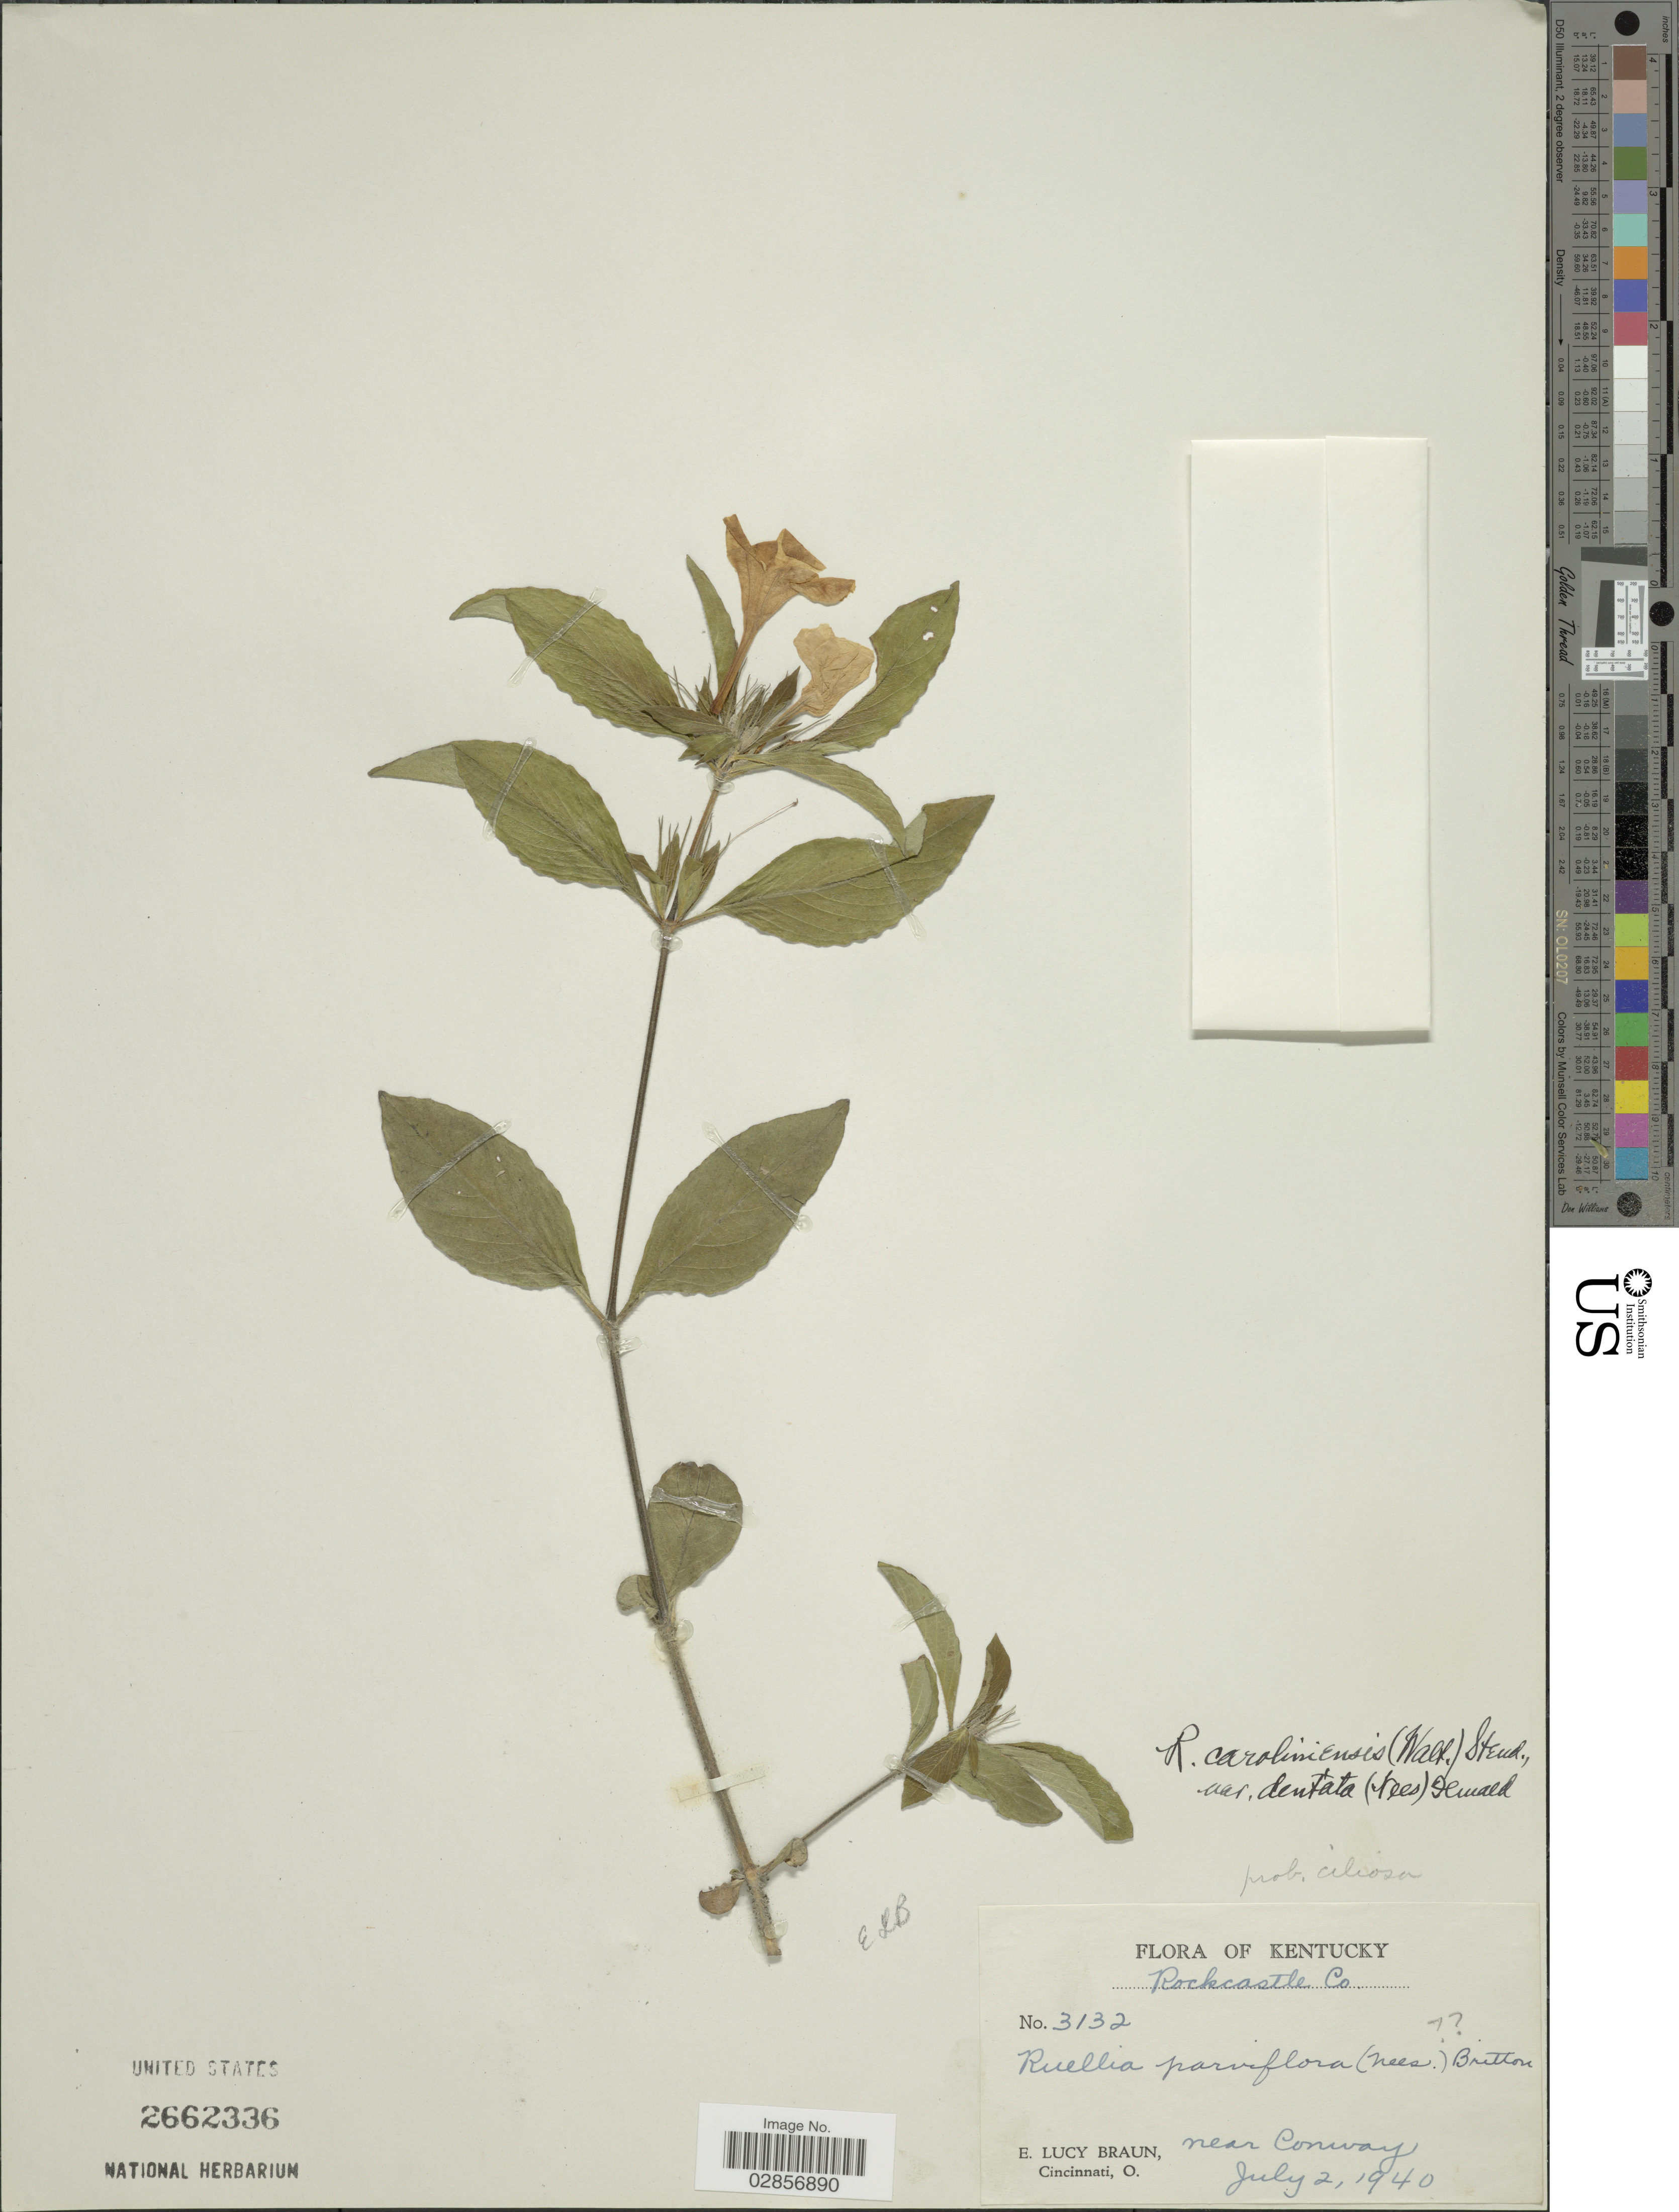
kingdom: Plantae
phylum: Tracheophyta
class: Magnoliopsida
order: Lamiales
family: Acanthaceae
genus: Ruellia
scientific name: Ruellia caroliniensis var. dentata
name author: (Nees ex DC.) Fernald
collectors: E. L. Braun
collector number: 3132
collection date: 1940-07-02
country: United States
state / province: Kentucky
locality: Rockcastle Co. Near Conway.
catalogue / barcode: US 2662336